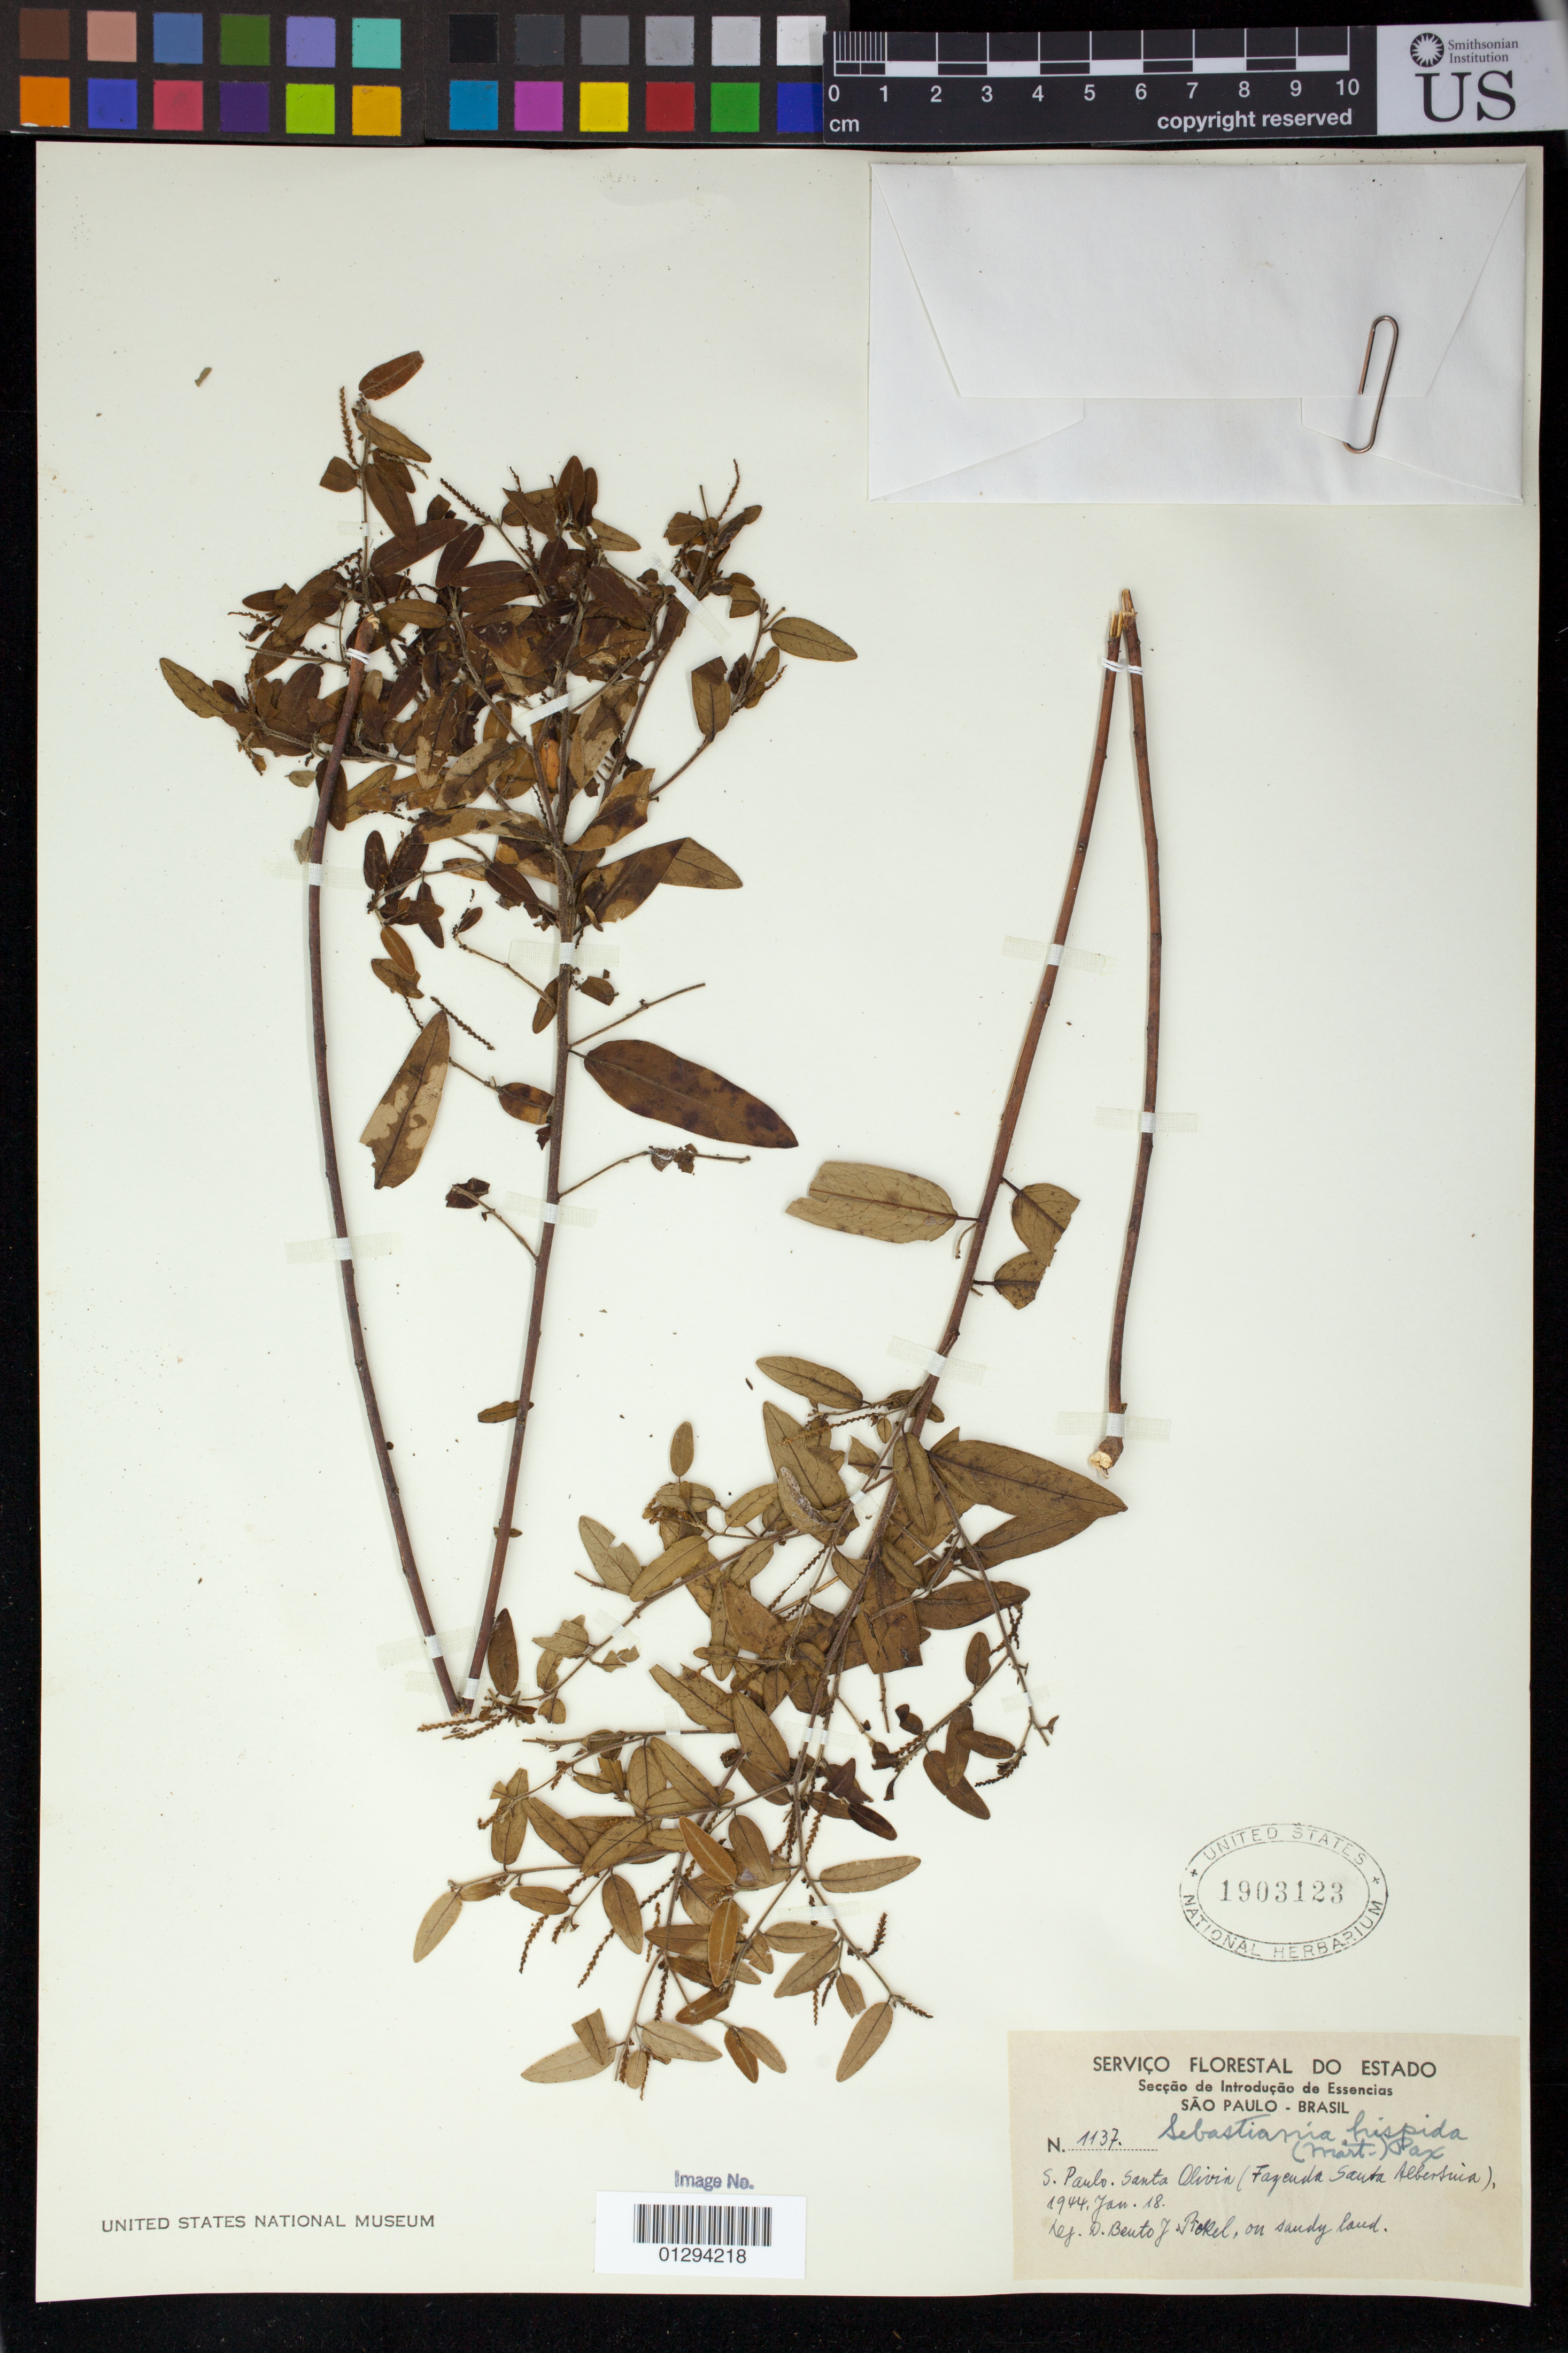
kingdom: Plantae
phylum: Tracheophyta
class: Magnoliopsida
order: Malpighiales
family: Euphorbiaceae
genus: Sebastiania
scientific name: Sebastiania hispida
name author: (Mart.) Pax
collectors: B. Rokel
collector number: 1137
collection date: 1944-01-18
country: Brazil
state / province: Sao Paulo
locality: S. Paulo. Santa Olivin (Fazenda Santa Albersina)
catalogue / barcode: US 1903123